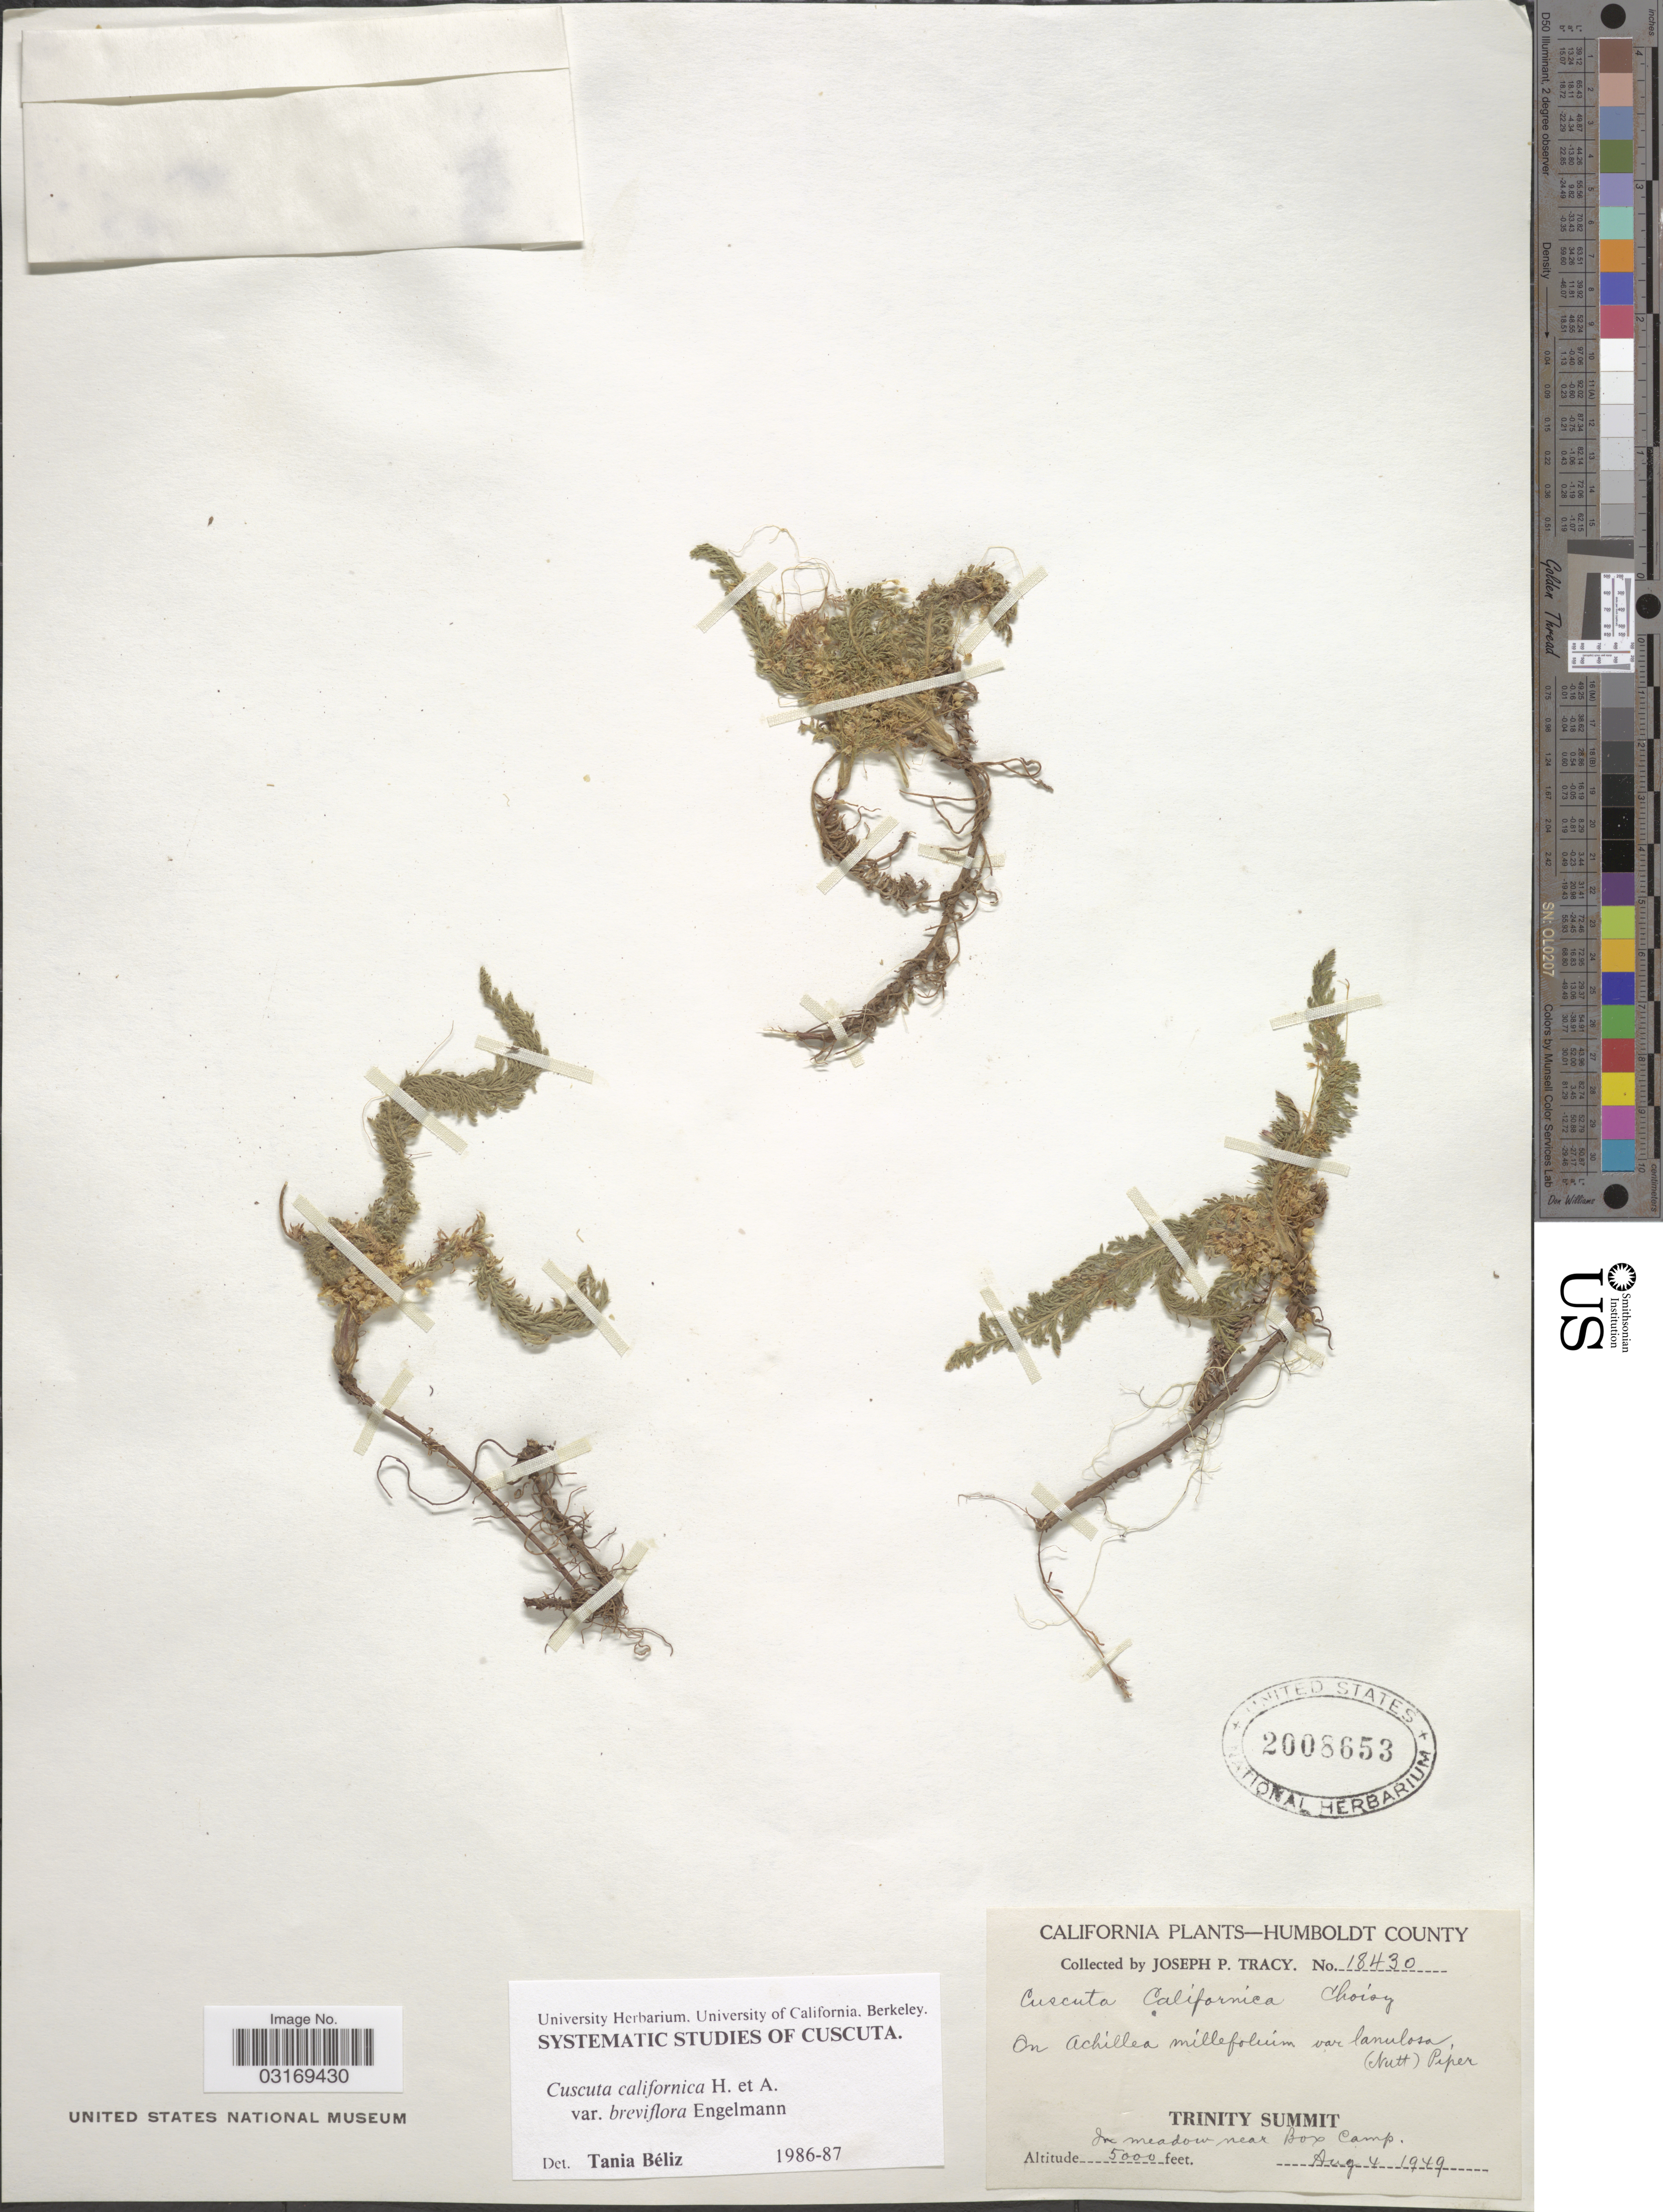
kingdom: Plantae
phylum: Tracheophyta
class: Magnoliopsida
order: Solanales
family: Convolvulaceae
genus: Cuscuta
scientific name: Cuscuta californica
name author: Hook. & Arn.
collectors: J. Tracy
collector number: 18430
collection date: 1949-08-04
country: United States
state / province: California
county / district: Humboldt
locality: Humboldt County. Trinity Summit. In meadow near Box Camp.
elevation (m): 1524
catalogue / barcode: US 2008653